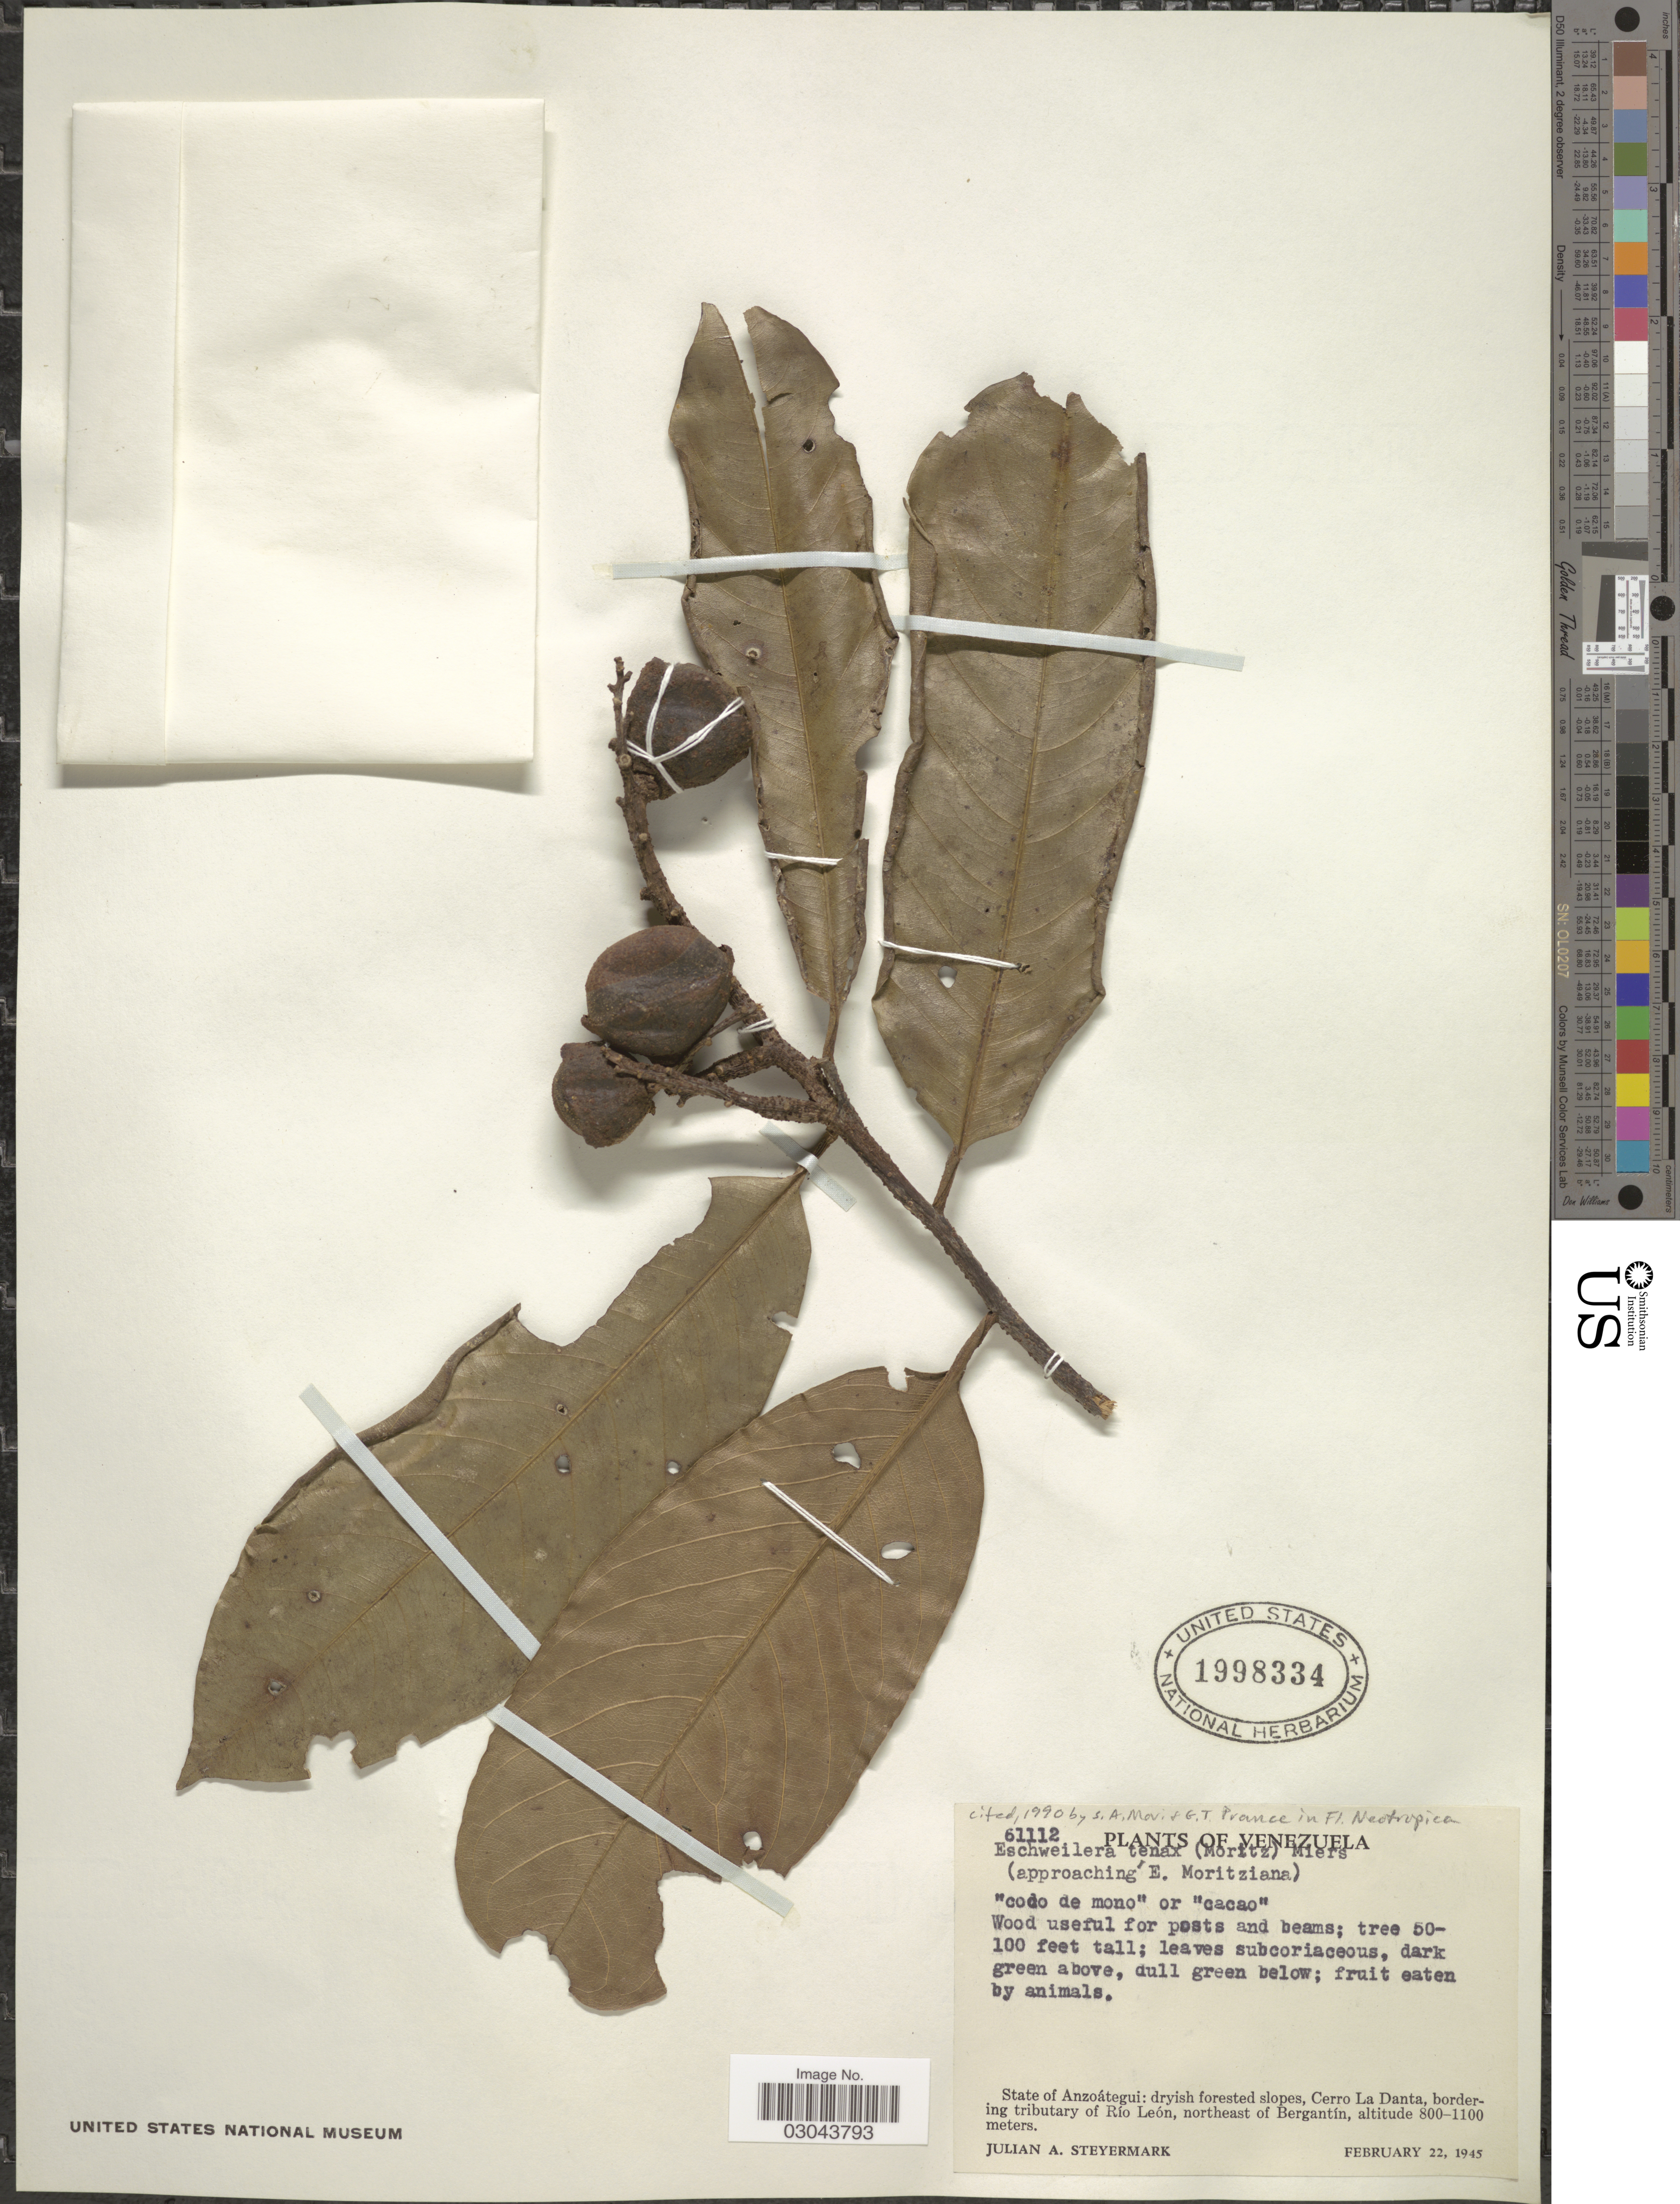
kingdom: Plantae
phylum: Tracheophyta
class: Magnoliopsida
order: Ericales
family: Lecythidaceae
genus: Eschweilera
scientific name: Eschweilera tenax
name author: (Moritz ex O. Berg) Miers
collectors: J. Steyermark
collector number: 61112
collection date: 1945-02-22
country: Venezuela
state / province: Anzoategui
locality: Cerro La Danta, bordering tributary of Río León, northeast of Bergantín.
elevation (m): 800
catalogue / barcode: US 1998334